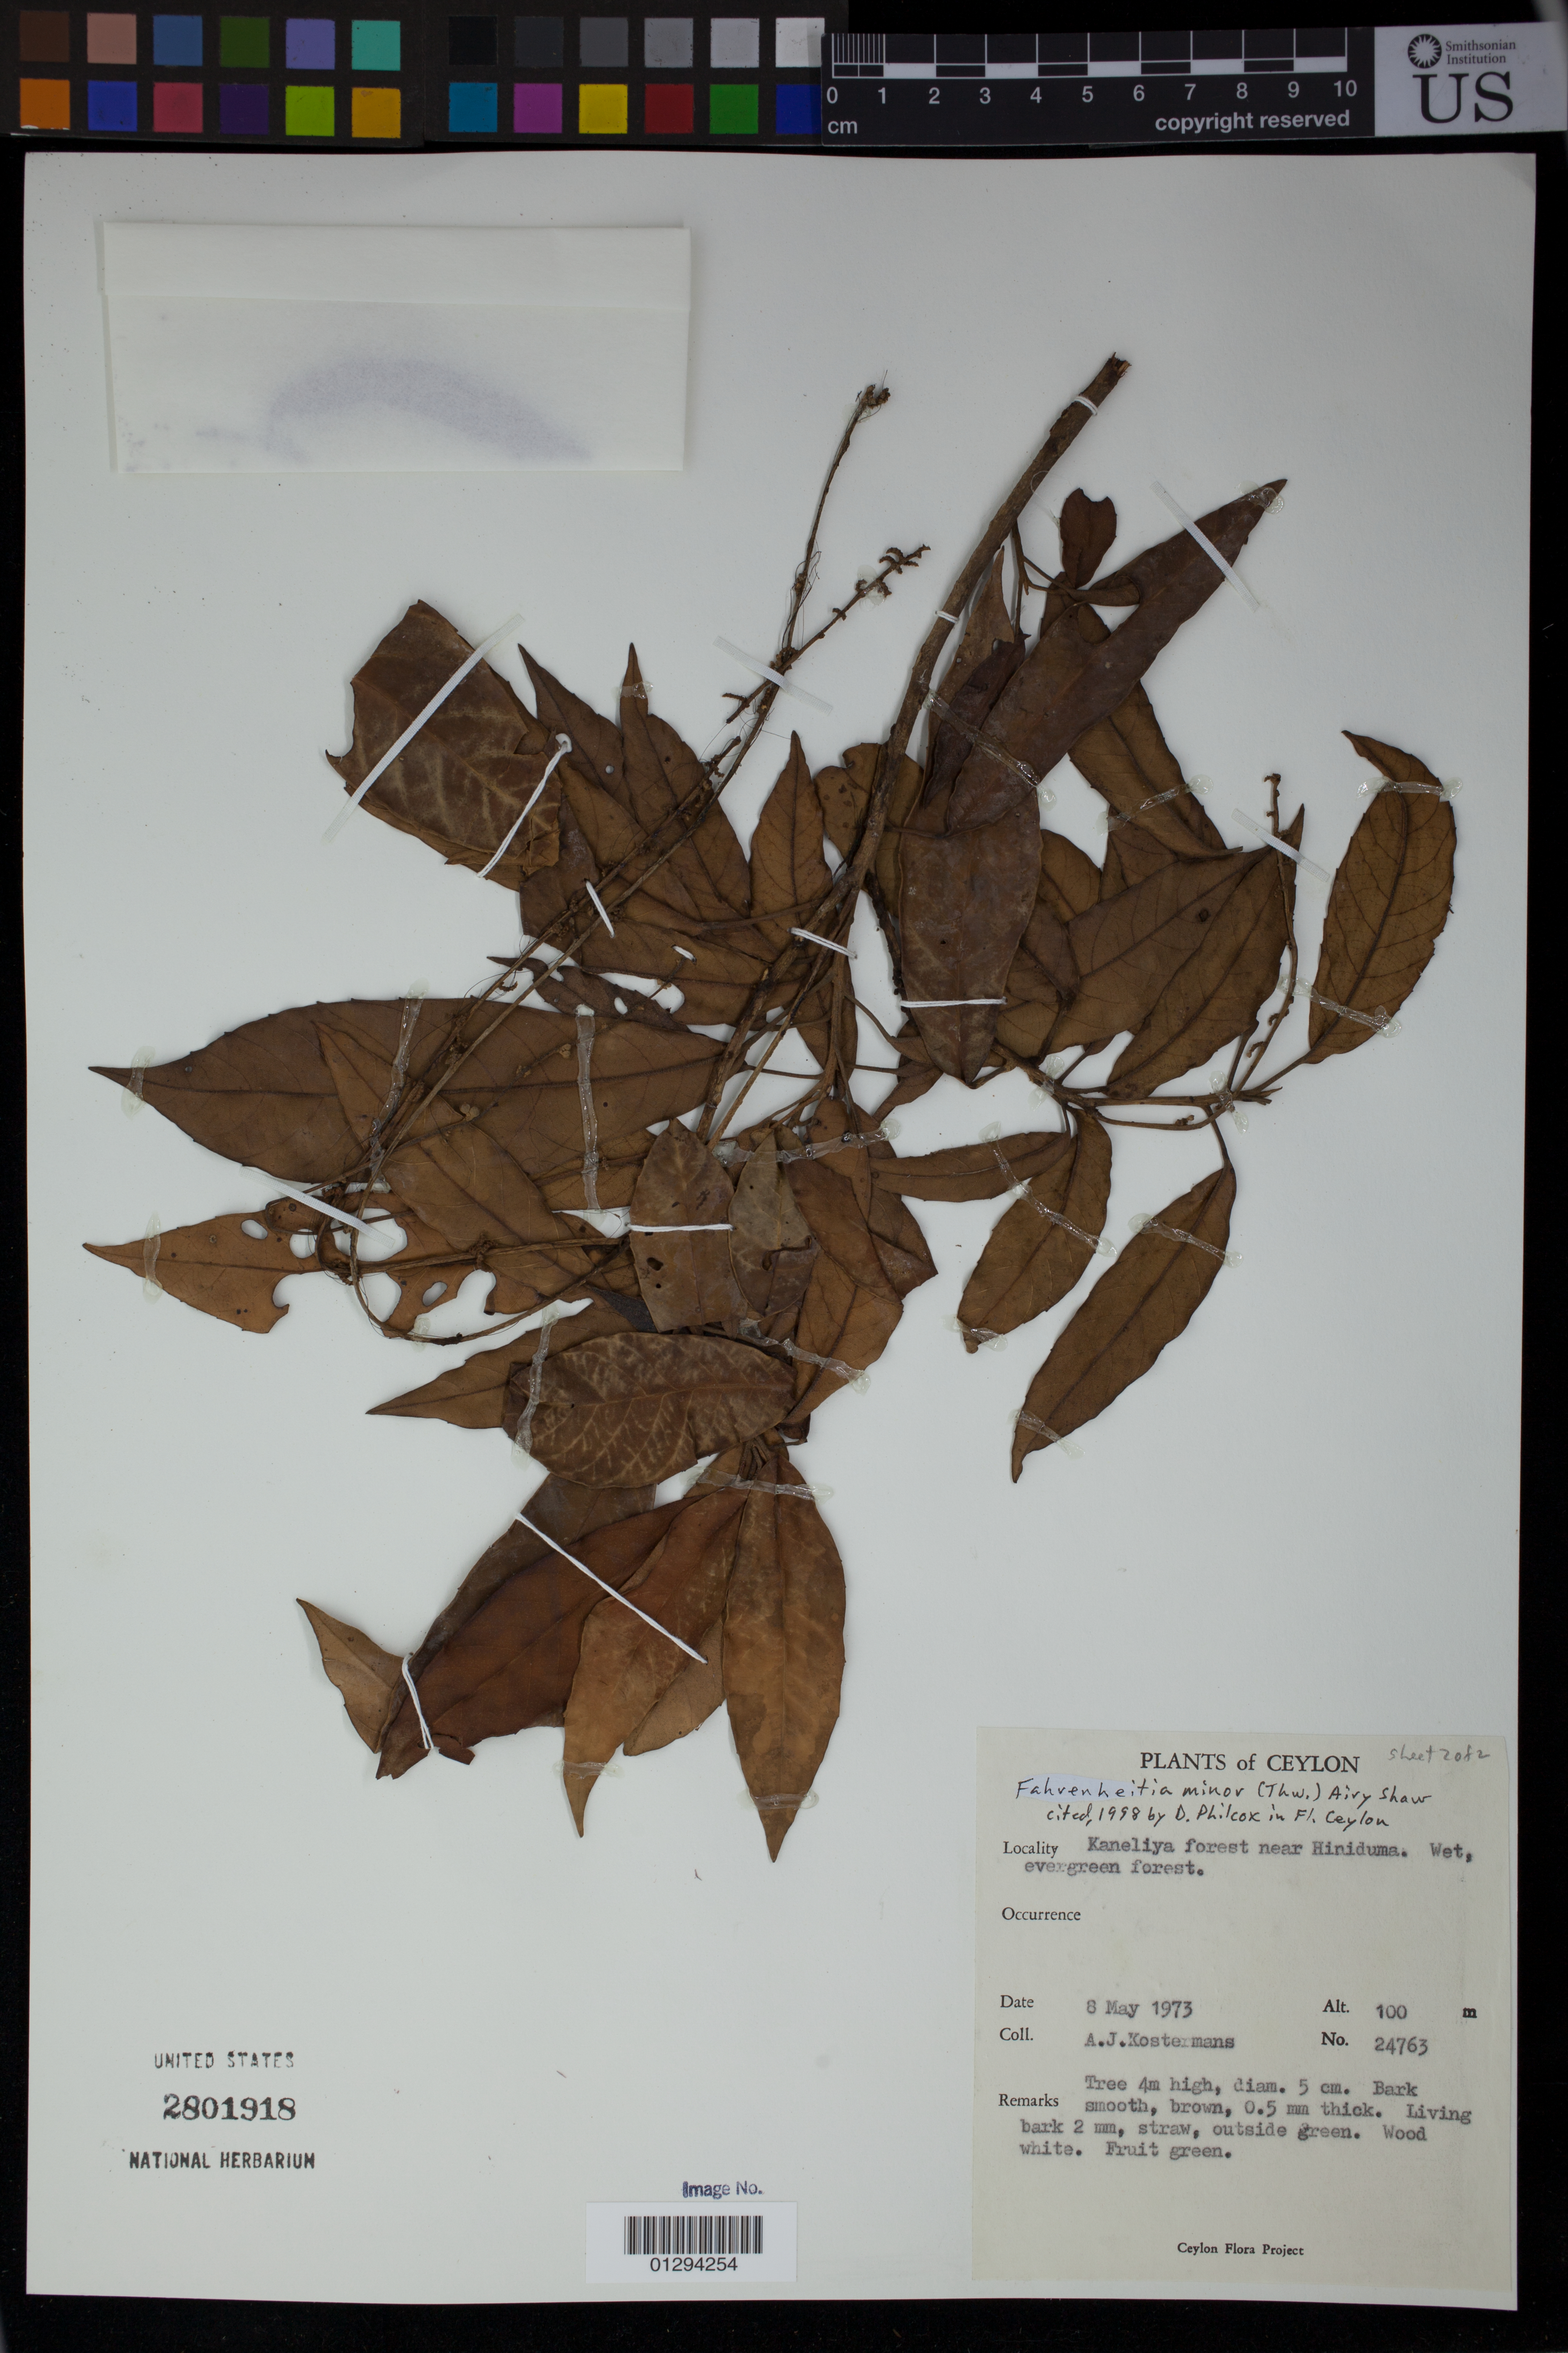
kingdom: Plantae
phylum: Tracheophyta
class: Magnoliopsida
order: Malpighiales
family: Euphorbiaceae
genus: Fahrenheitia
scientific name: Fahrenheitia minor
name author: (Thwaites) Airy Shaw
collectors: A. J. G. Kostermans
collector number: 24763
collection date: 1973-05-08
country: Sri Lanka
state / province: Southern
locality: Kaneliya forest near Hiniduma.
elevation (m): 100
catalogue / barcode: US 2801918